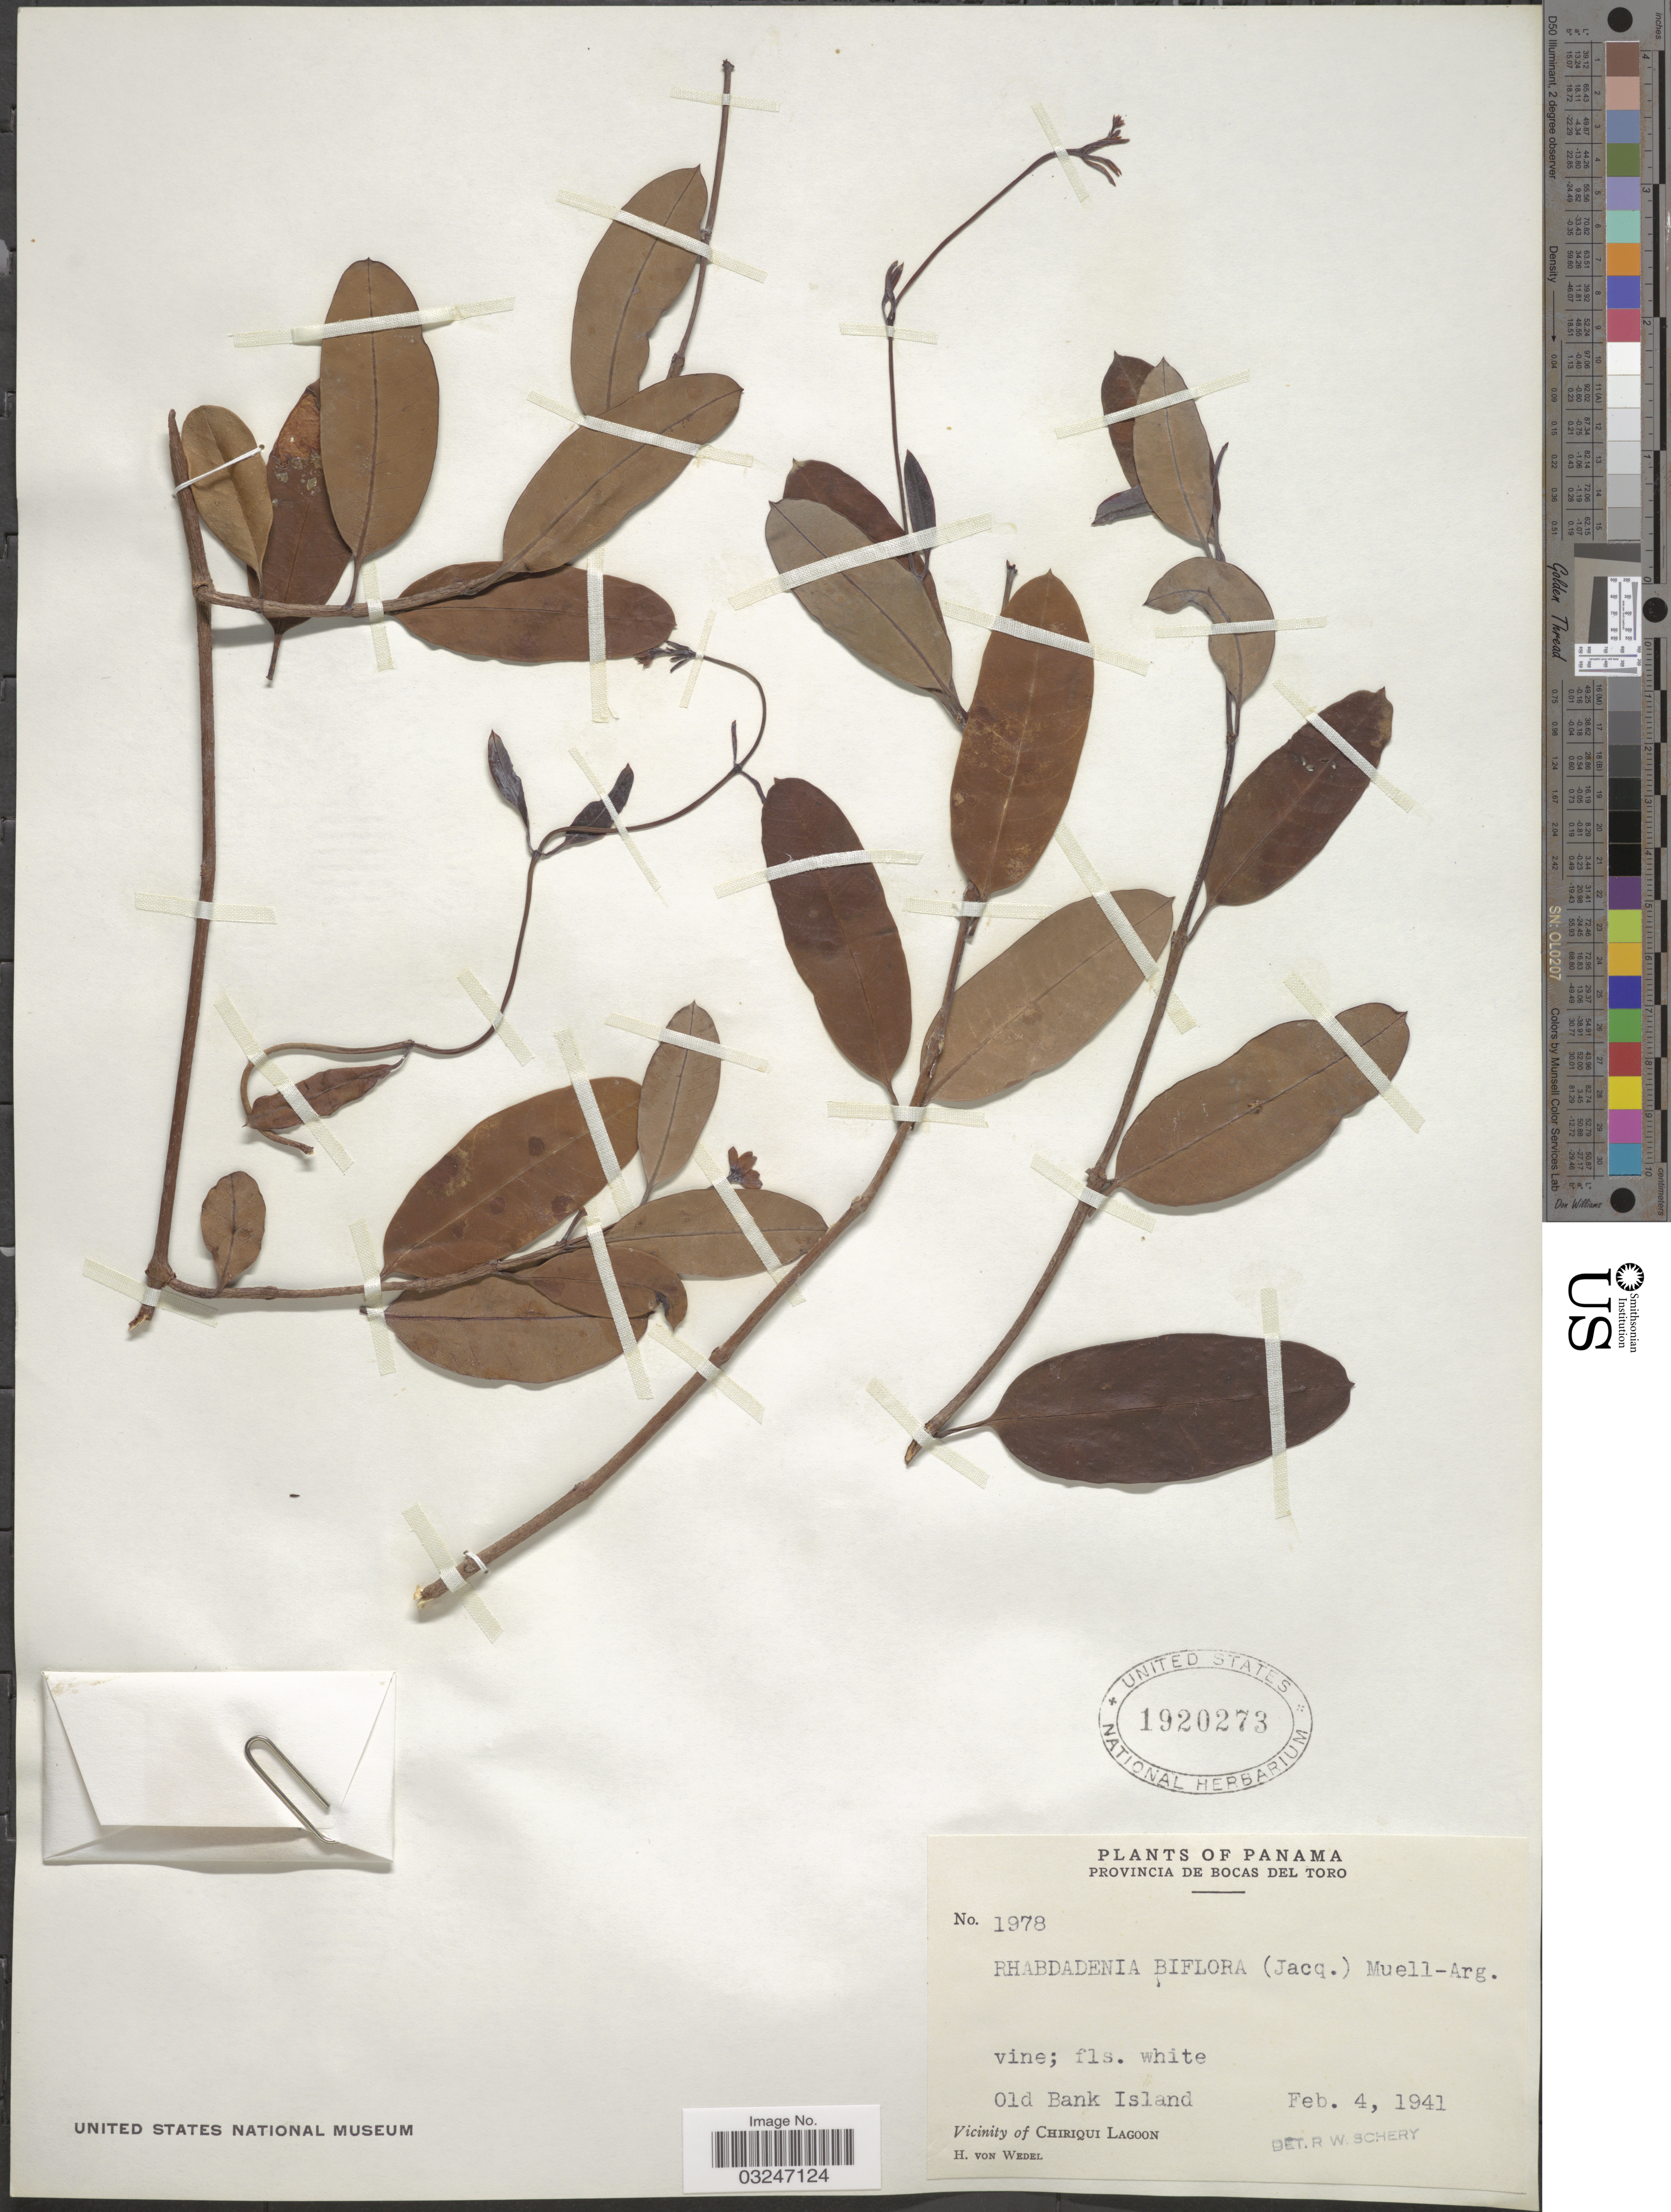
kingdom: Plantae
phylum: Tracheophyta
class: Magnoliopsida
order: Gentianales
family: Apocynaceae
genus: Rhabdadenia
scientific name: Rhabdadenia biflora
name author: (Jacq.) Müll. Arg.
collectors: H. von Wedel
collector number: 1978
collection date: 1941-02-04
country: Panama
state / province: Bocas del Toro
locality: Old Bank Island. Vicinity of Chiriqui Lagoon.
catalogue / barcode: US 1920273